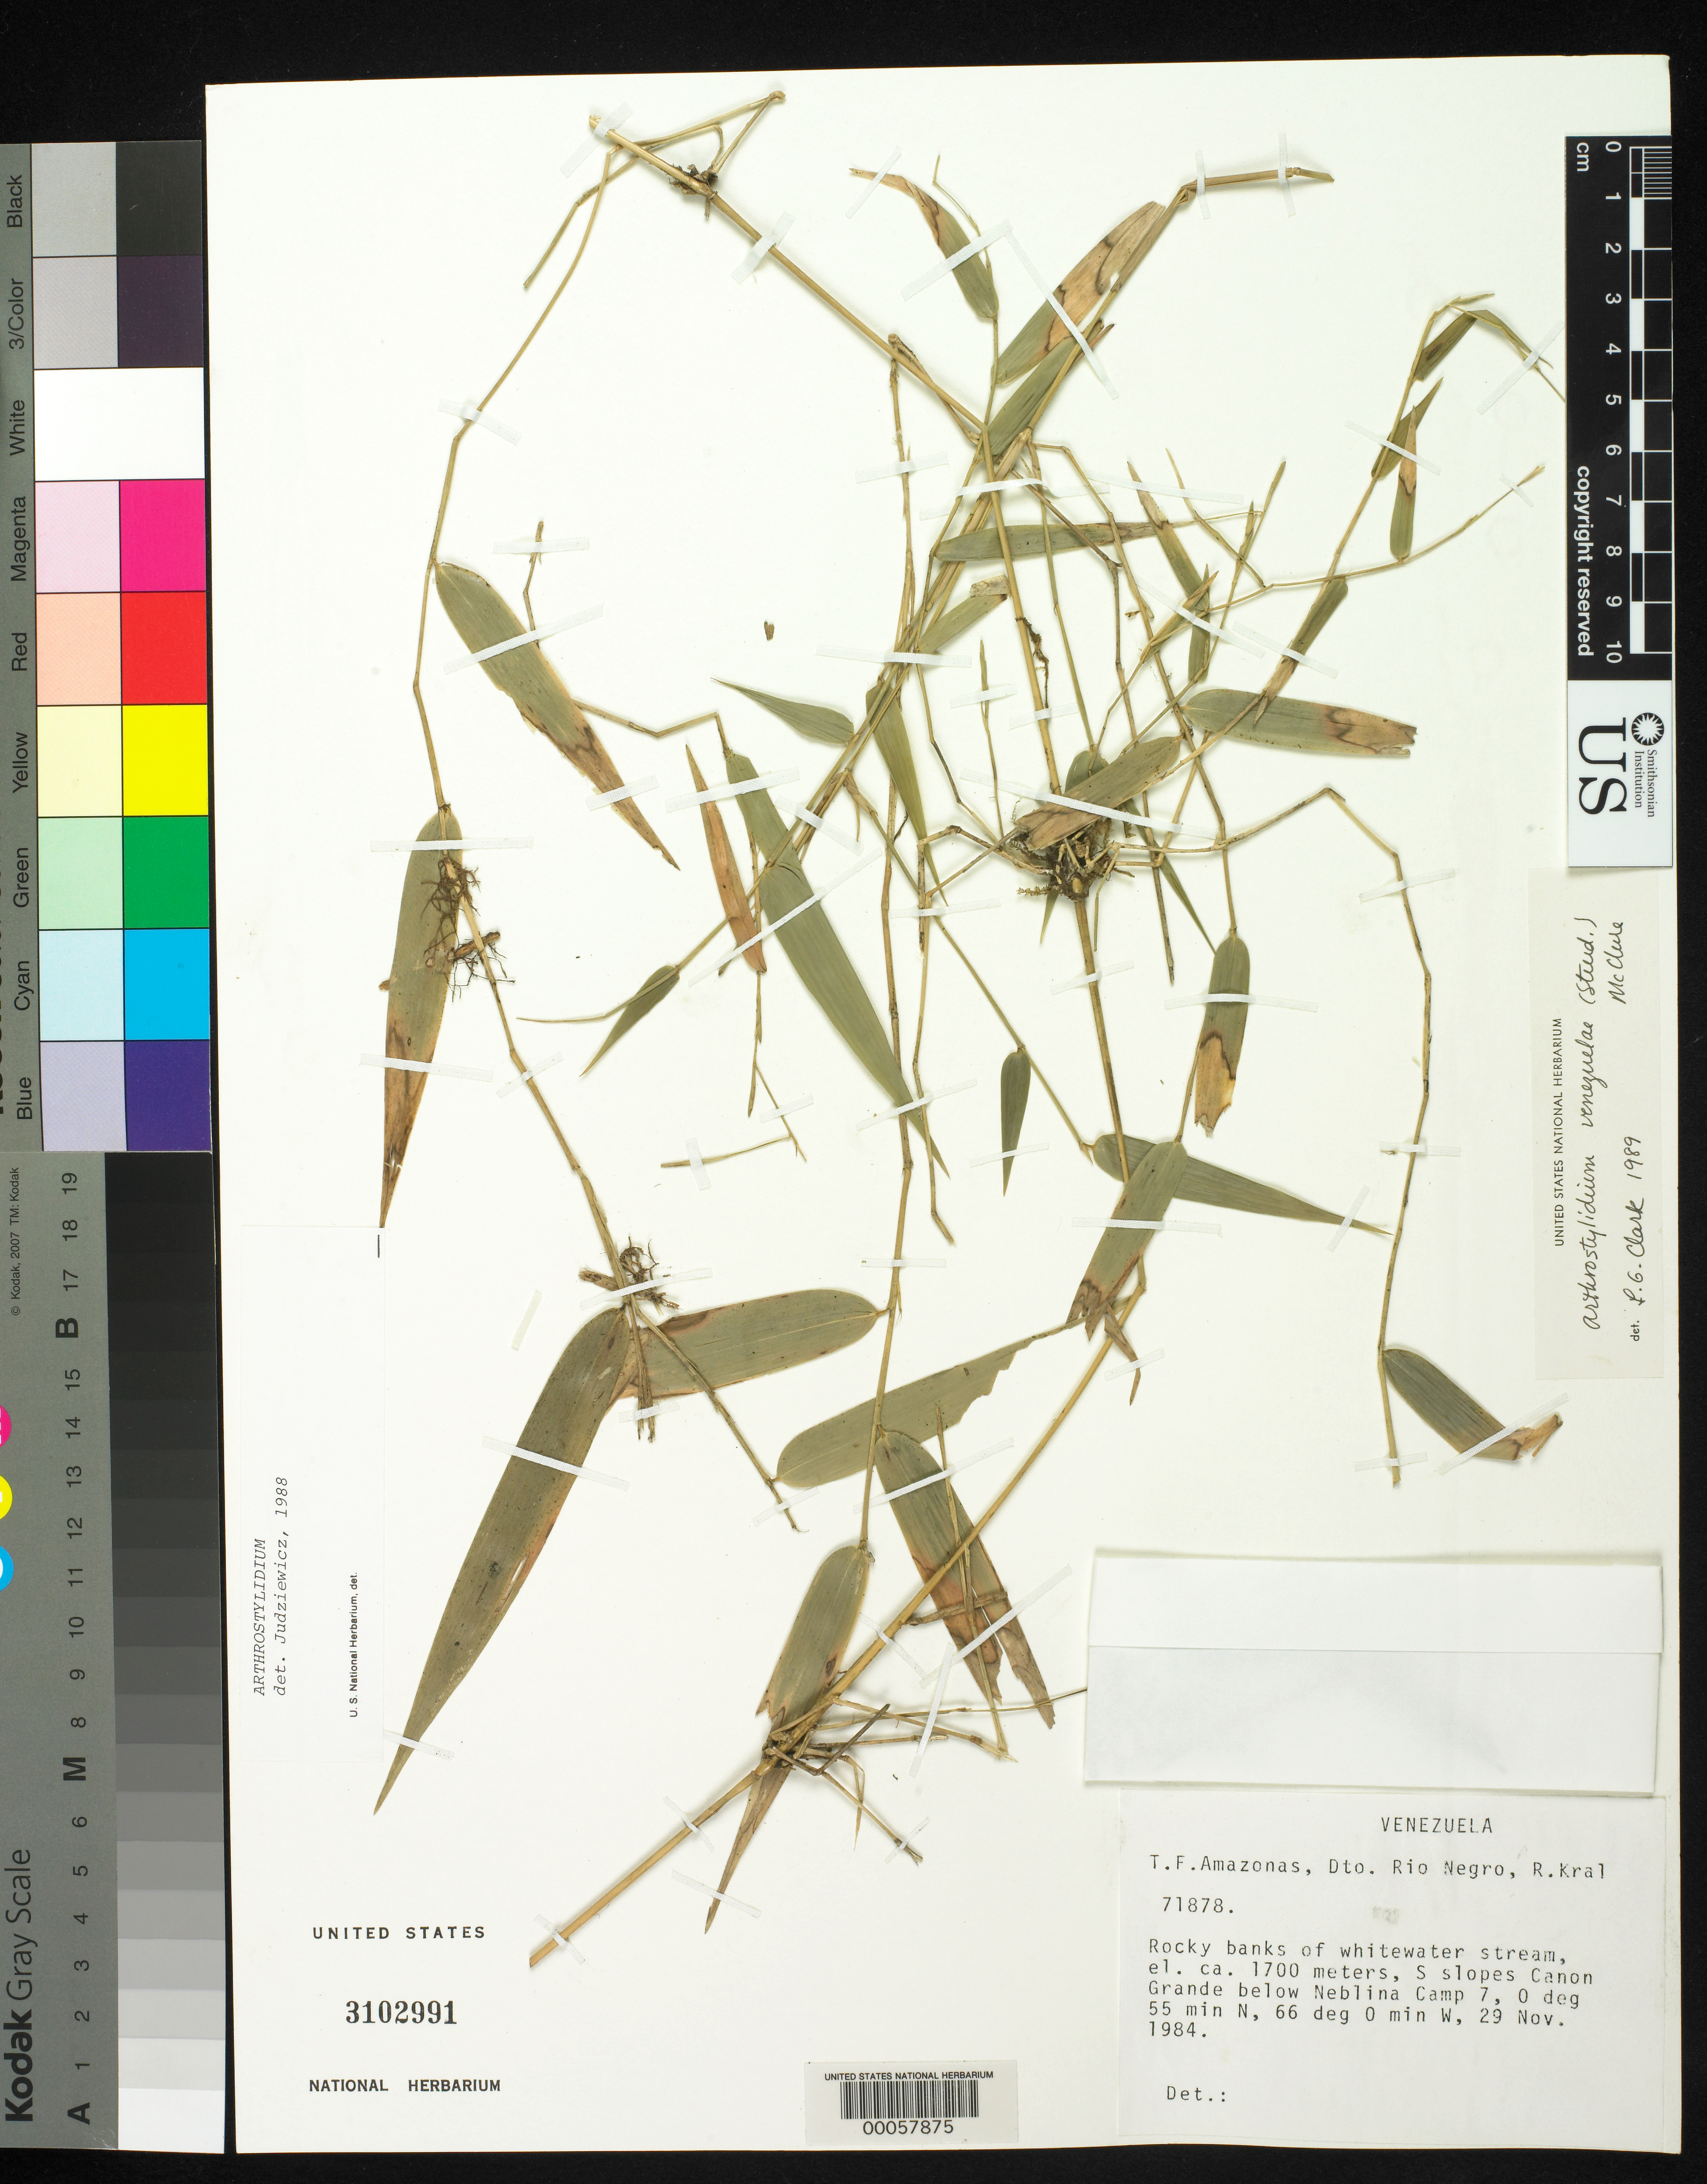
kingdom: Plantae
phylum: Tracheophyta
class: Liliopsida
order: Poales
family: Poaceae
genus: Arthrostylidium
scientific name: Arthrostylidium venezuelae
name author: (Steud.) McClure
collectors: R. Kral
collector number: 71878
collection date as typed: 29 Nov 1984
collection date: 1984-11-29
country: Venezuela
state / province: Amazonas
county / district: Rio Negro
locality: S slopes of canon grande below neblina camp 7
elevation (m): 1700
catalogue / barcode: US 3102991